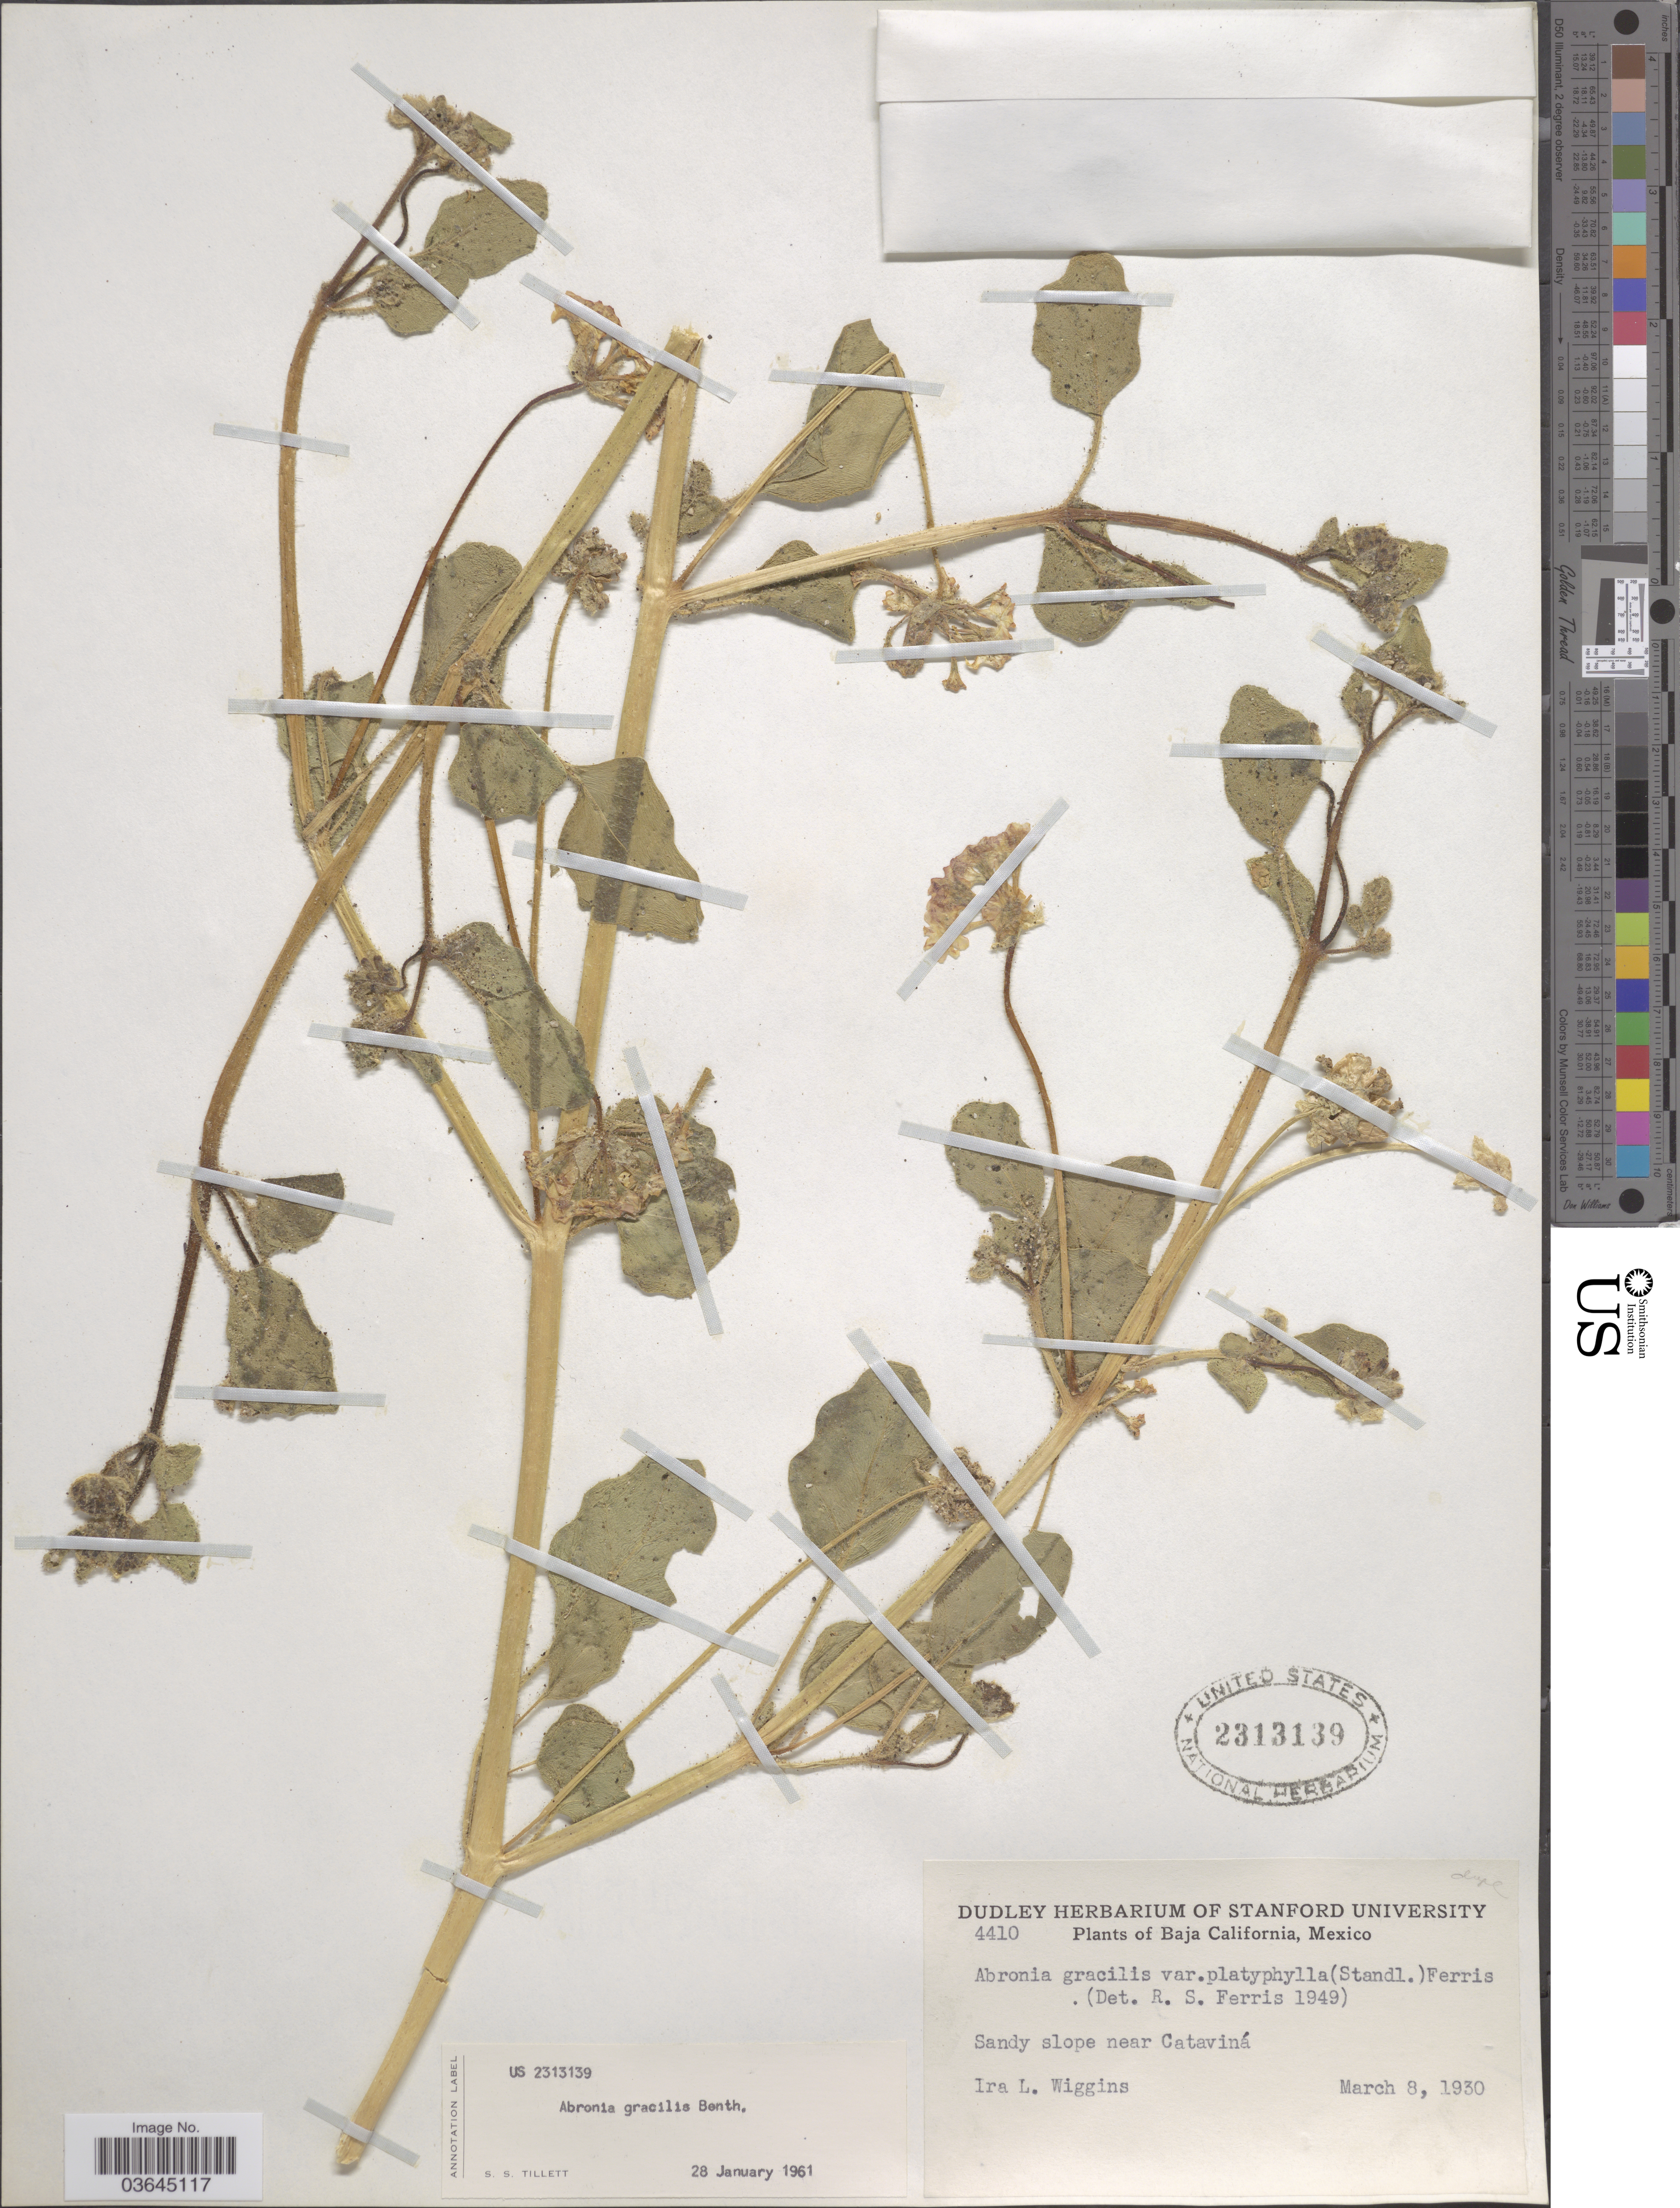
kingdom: Plantae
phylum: Tracheophyta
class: Magnoliopsida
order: Caryophyllales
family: Nyctaginaceae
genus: Abronia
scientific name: Abronia gracilis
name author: Benth.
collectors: I. L. Wiggins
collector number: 4410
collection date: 1930-03-08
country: Mexico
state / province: Baja California Norte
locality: Sandy slope near Cataviná.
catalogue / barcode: US 2313139